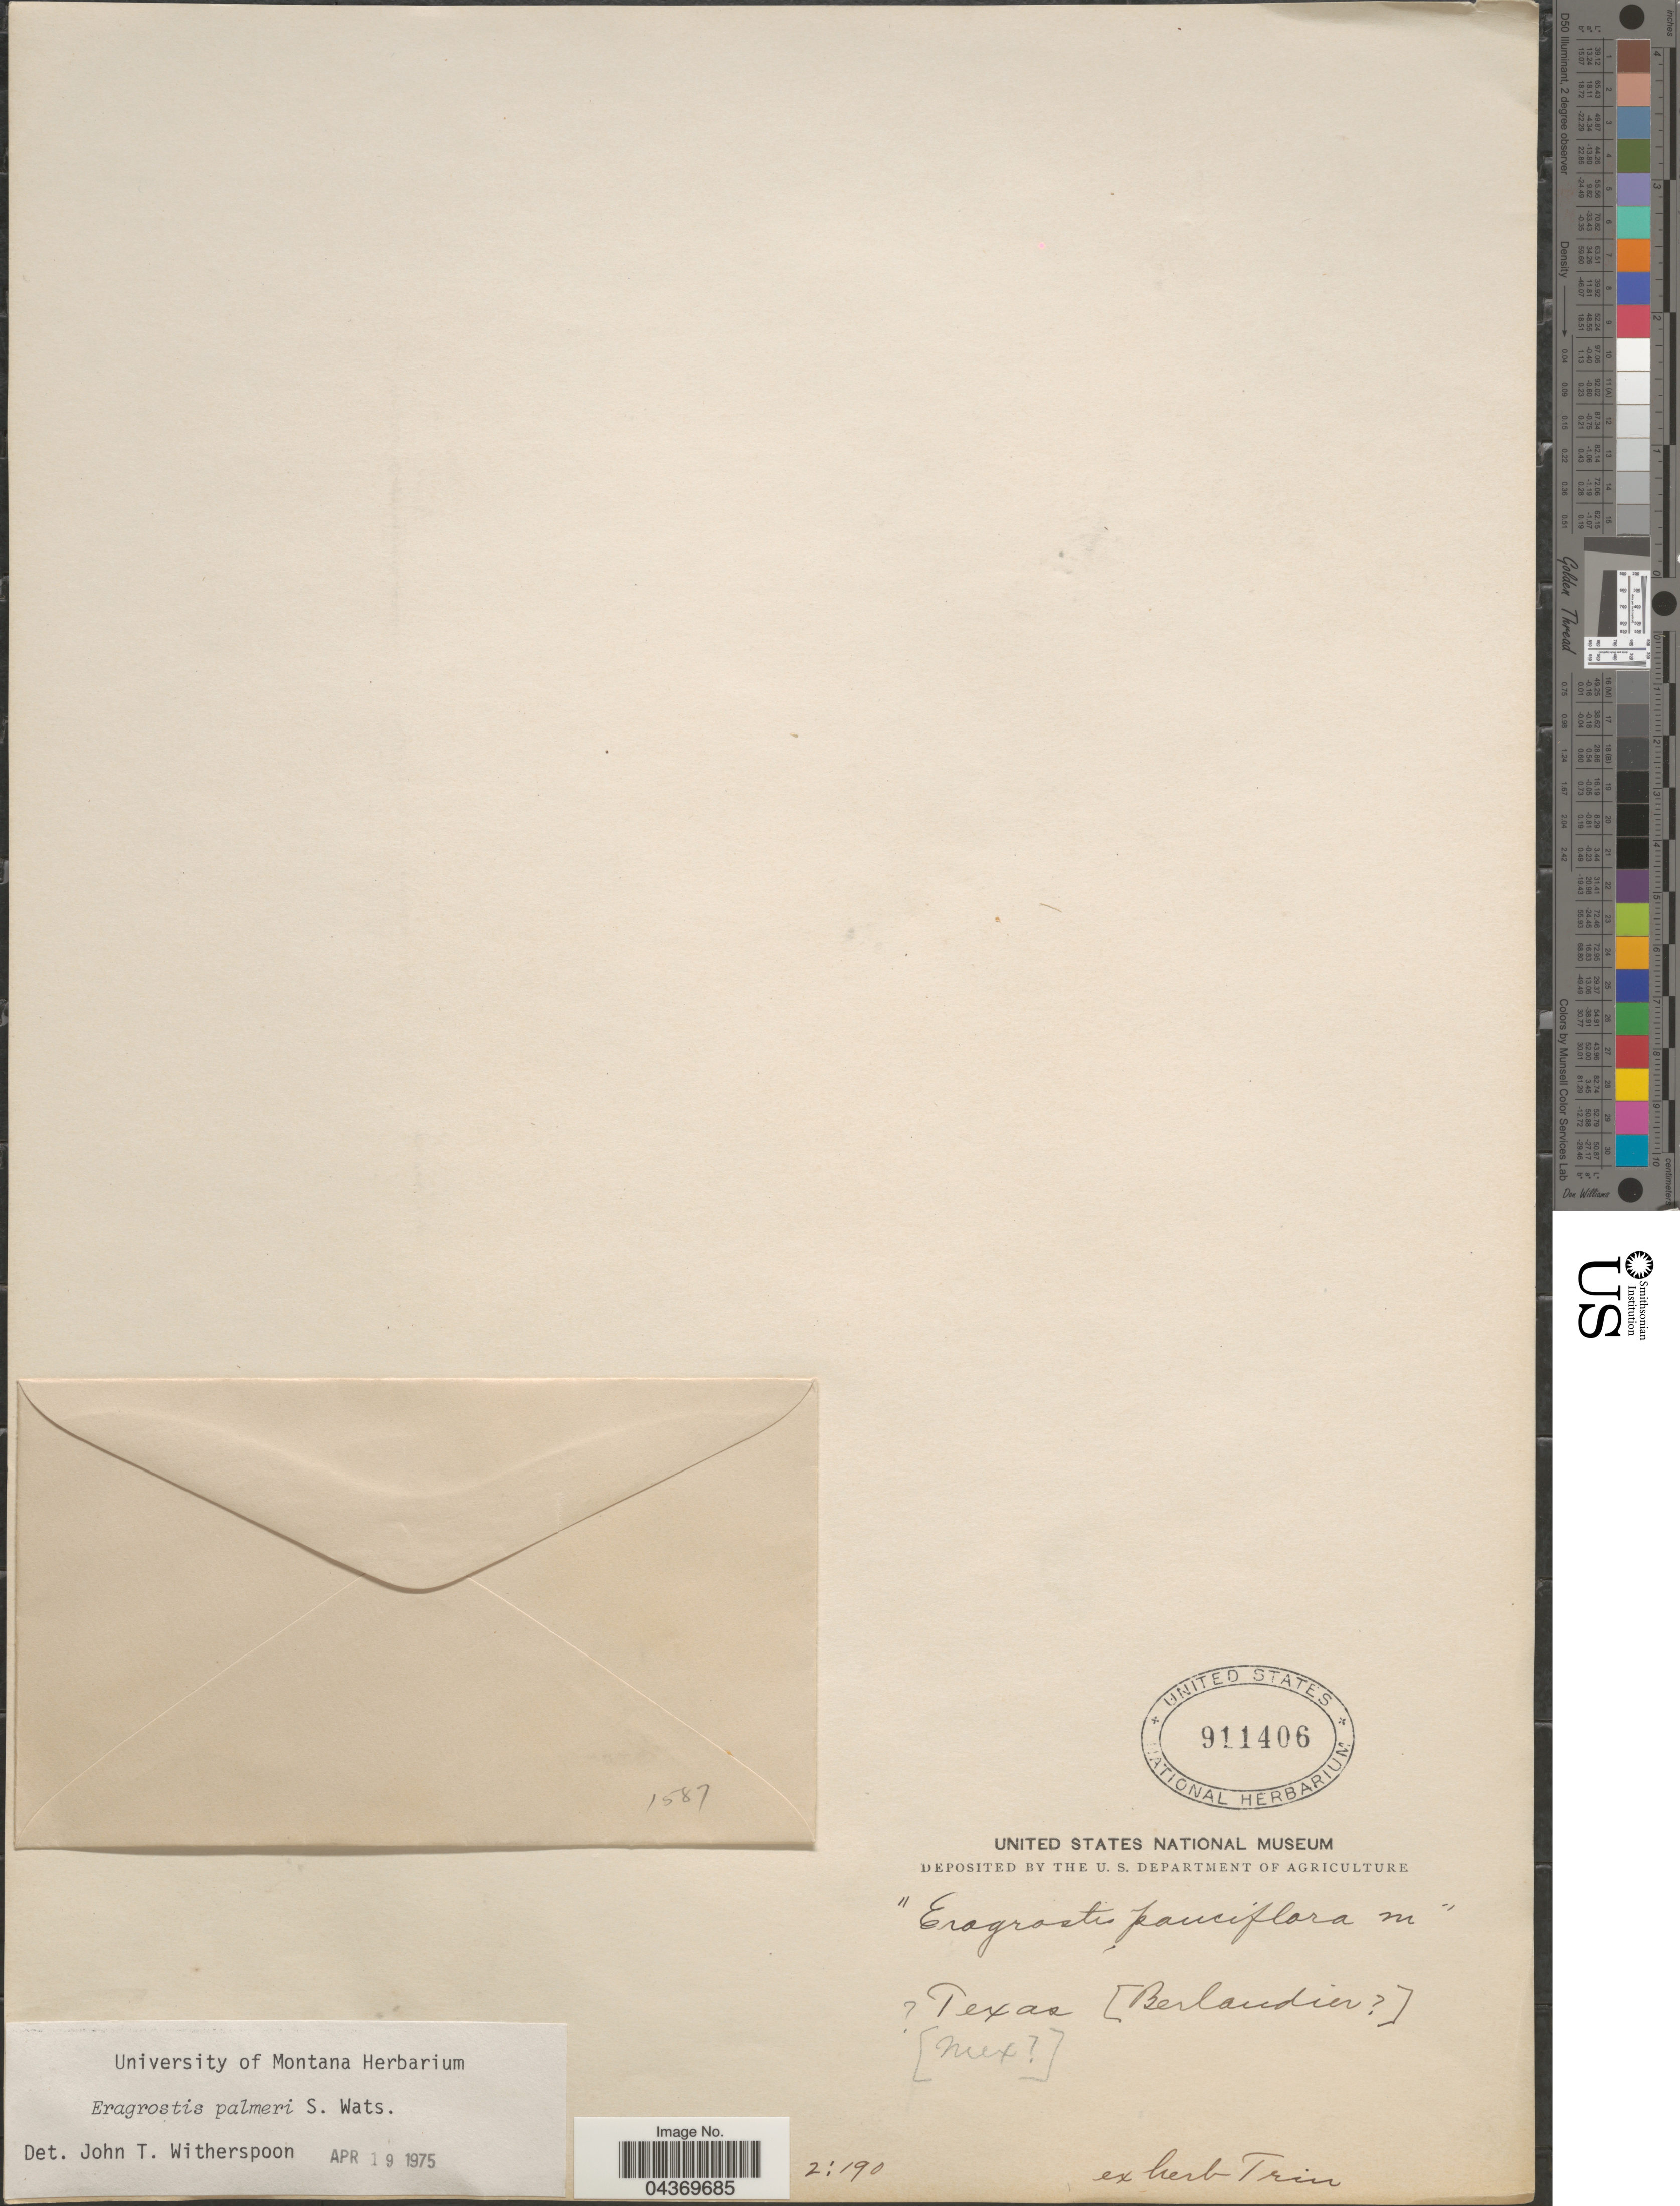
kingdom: Plantae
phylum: Tracheophyta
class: Liliopsida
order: Poales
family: Poaceae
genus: Eragrostis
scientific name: Eragrostis palmeri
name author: S. Watson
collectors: -. Berlandier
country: United States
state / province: Texas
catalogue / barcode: US 911406